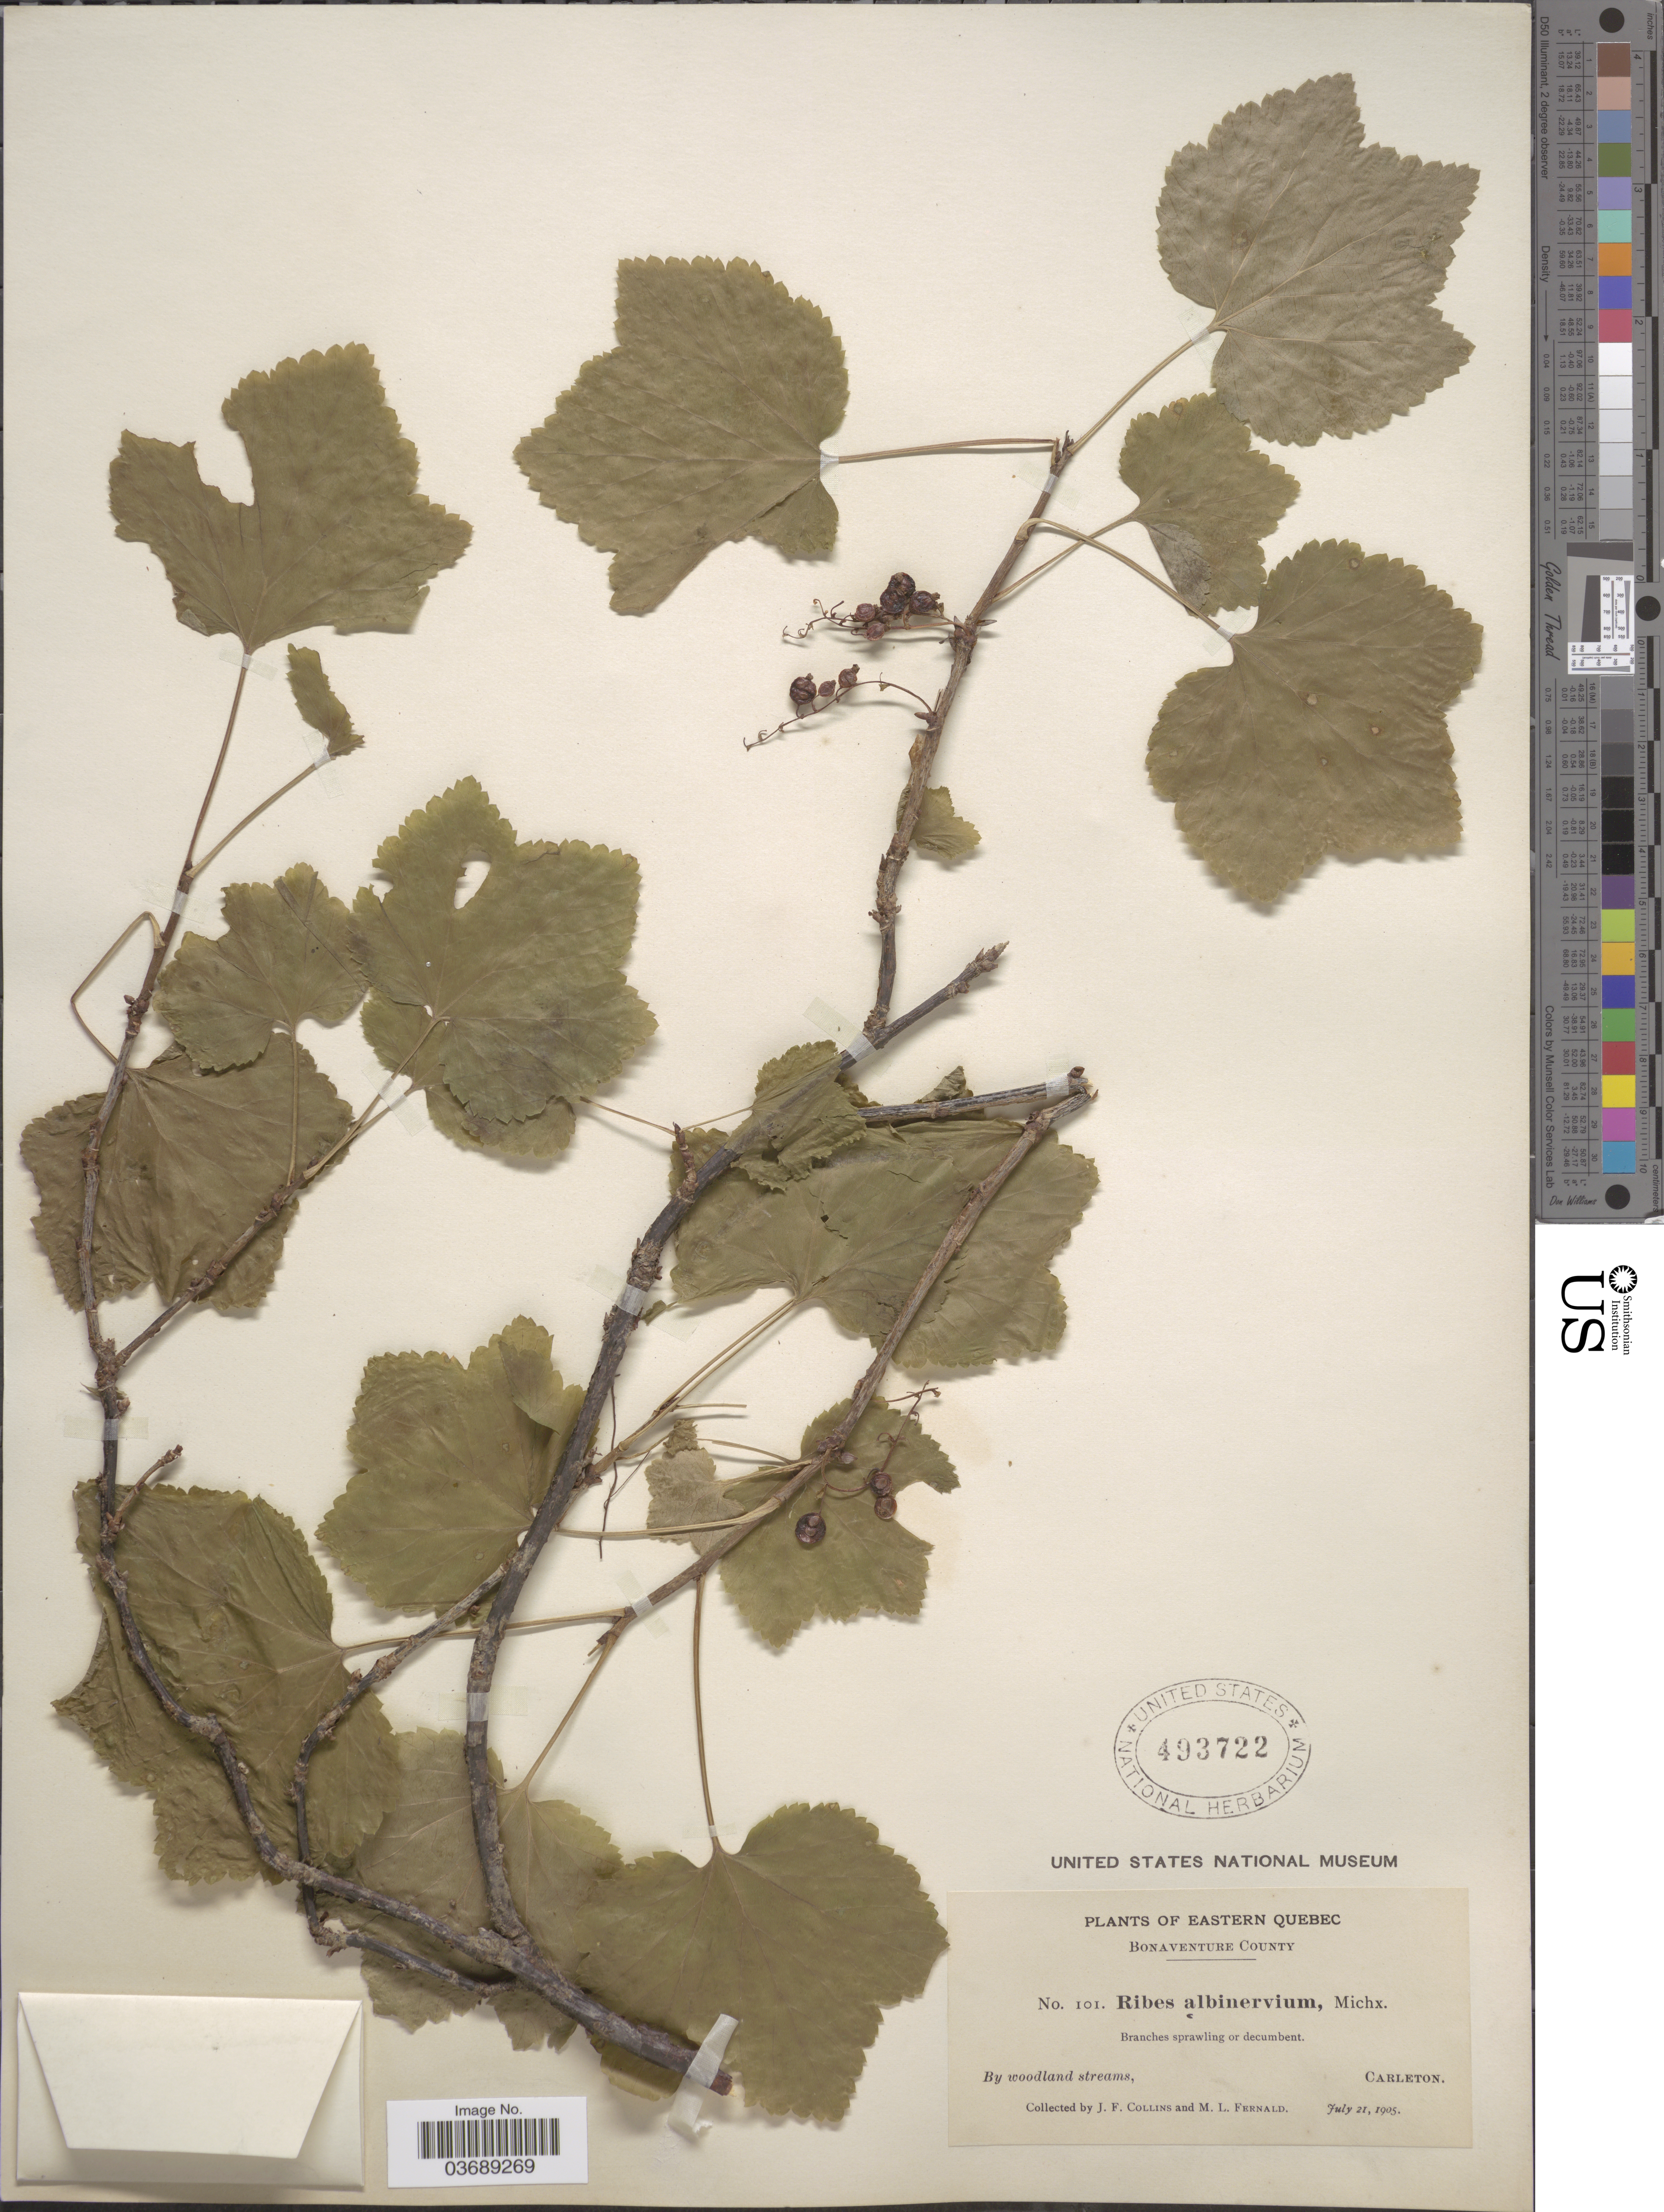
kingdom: Plantae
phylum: Tracheophyta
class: Magnoliopsida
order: Saxifragales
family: Grossulariaceae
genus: Ribes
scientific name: Ribes triste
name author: Pall.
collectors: J. Collins & M. L. Fernald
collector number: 101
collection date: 1905-07-21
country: Canada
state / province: Quebec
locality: Eastern Quebec. Bonaventure County. By woodland streams, Carleton.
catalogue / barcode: US 493722